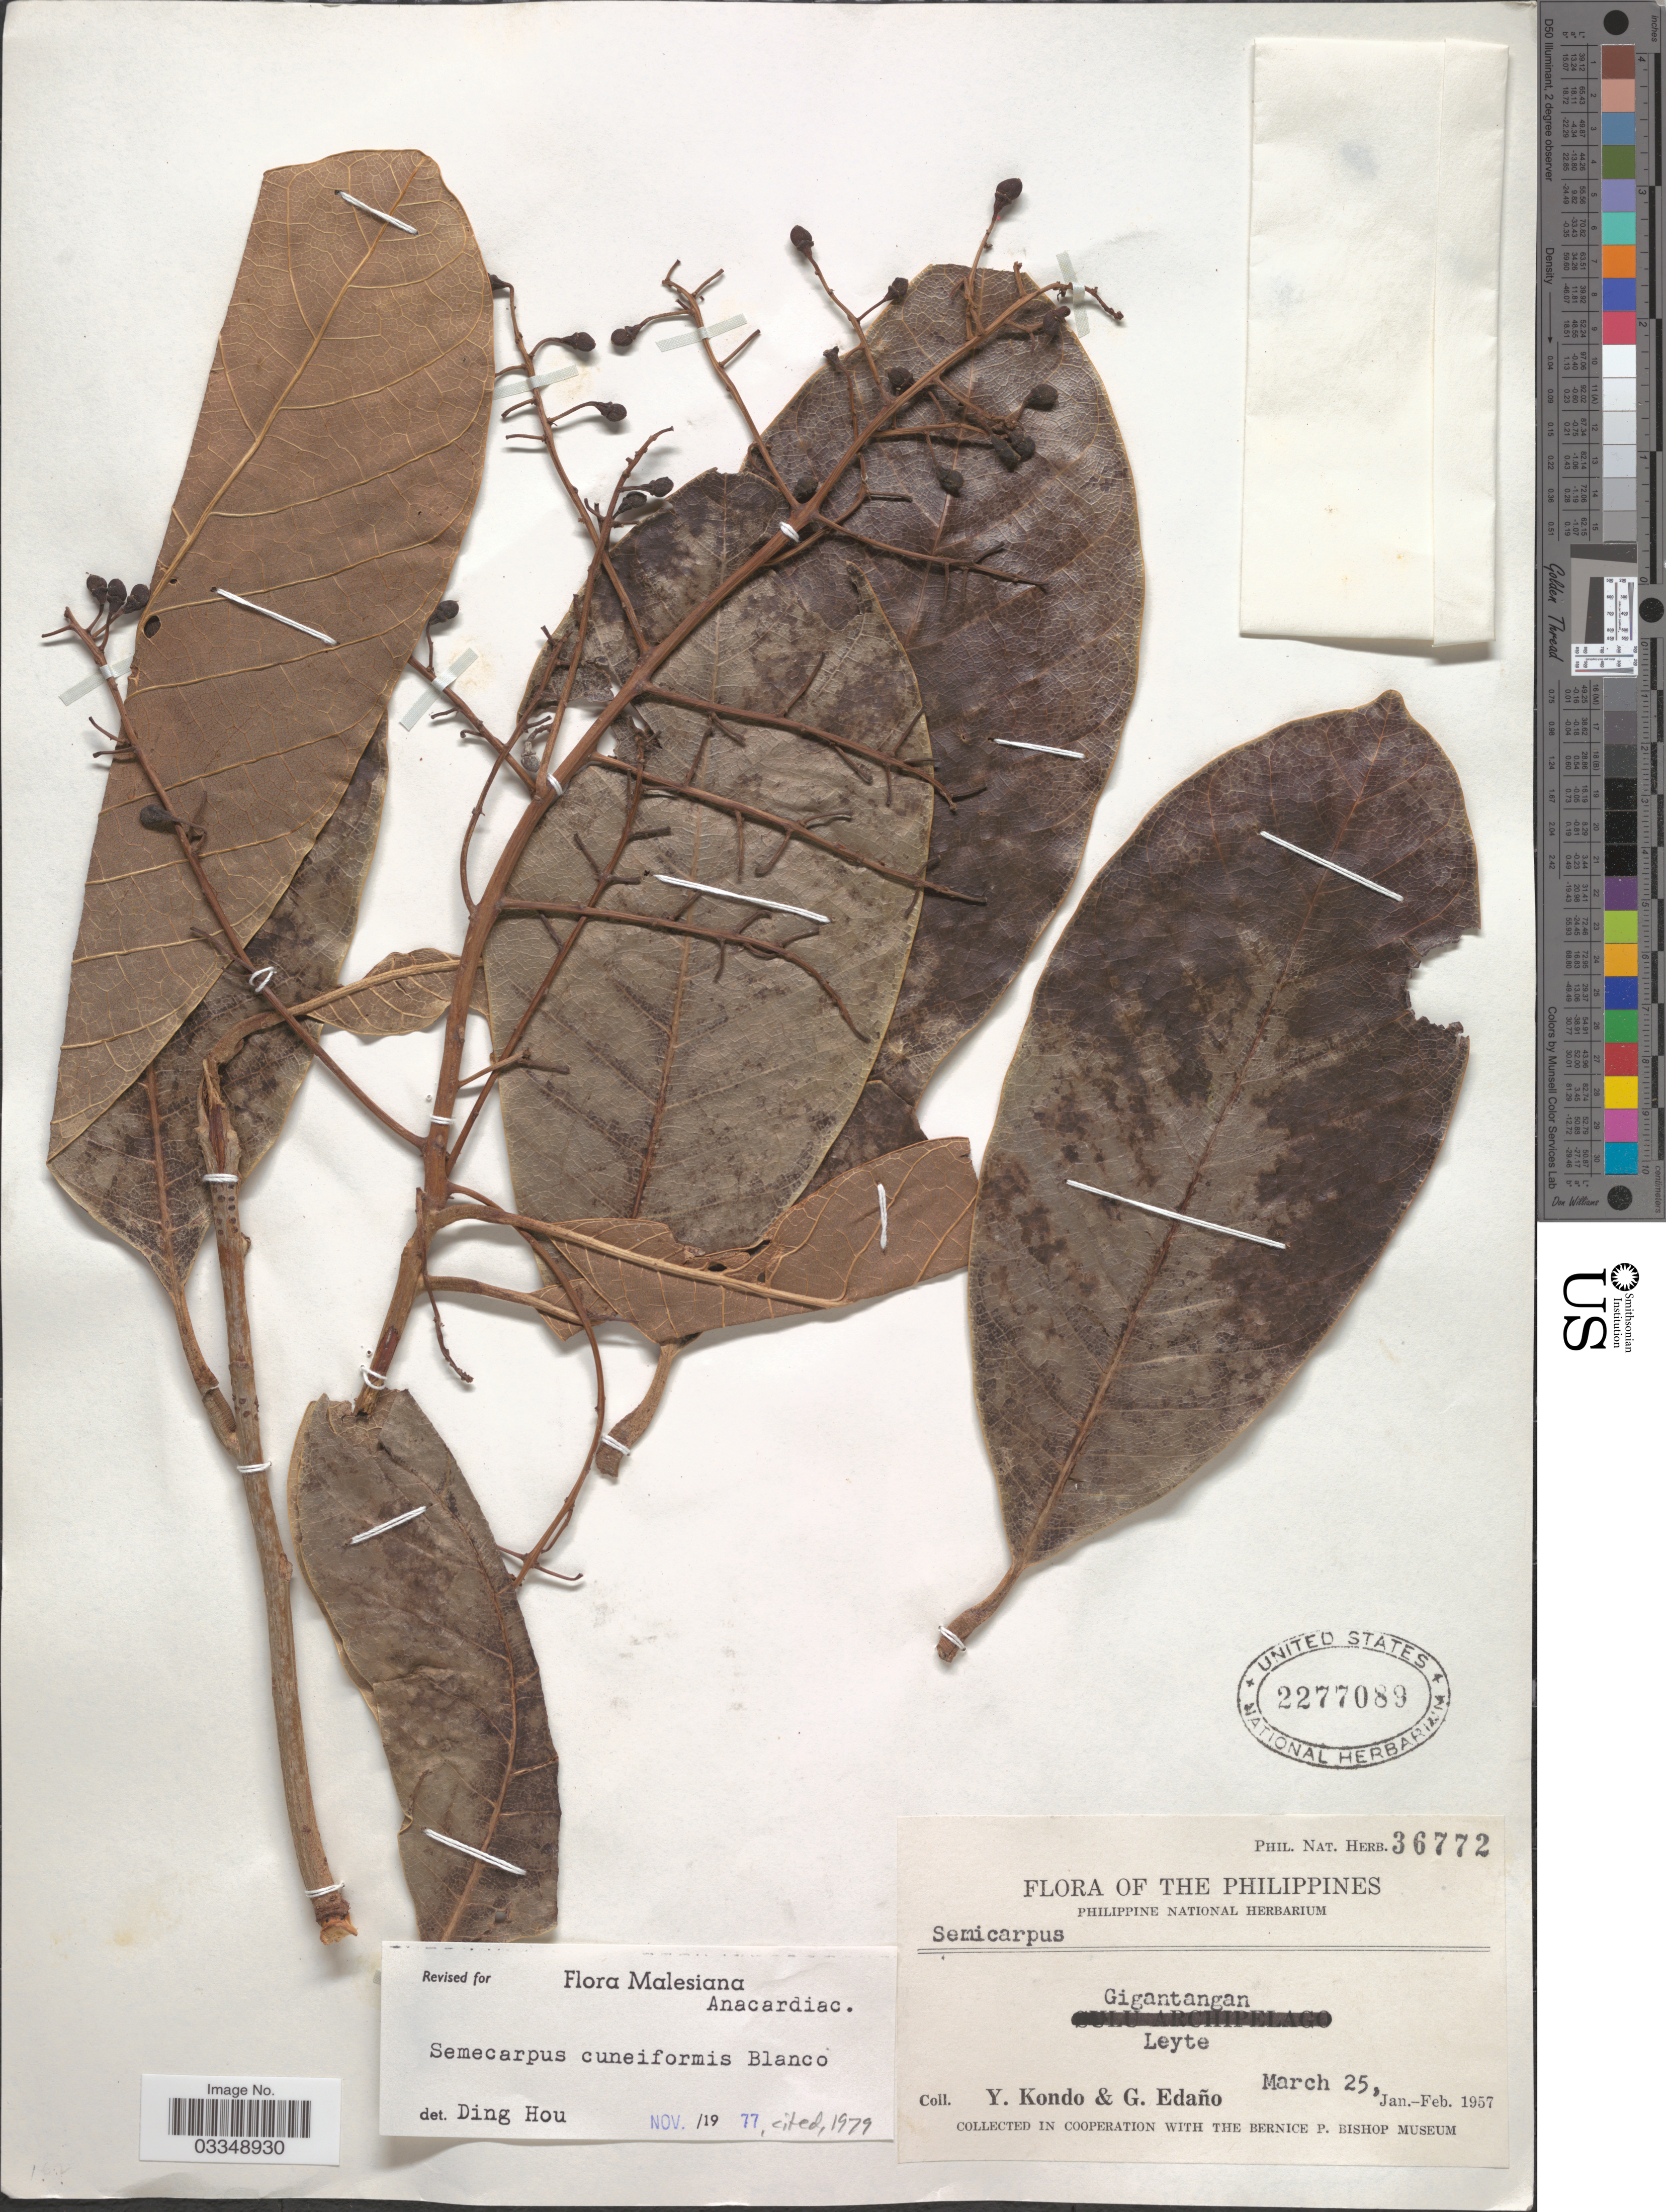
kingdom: Plantae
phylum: Tracheophyta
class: Magnoliopsida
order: Sapindales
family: Anacardiaceae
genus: Semecarpus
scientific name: Semecarpus cuneiformis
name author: Blanco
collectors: Y. Kondo & G. Edaño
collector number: Phil. Nat. Herb. 36772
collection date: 1957-03-25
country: Philippines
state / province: Eastern Visayas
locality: Gigantangan. Leyte.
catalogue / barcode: US 2277089